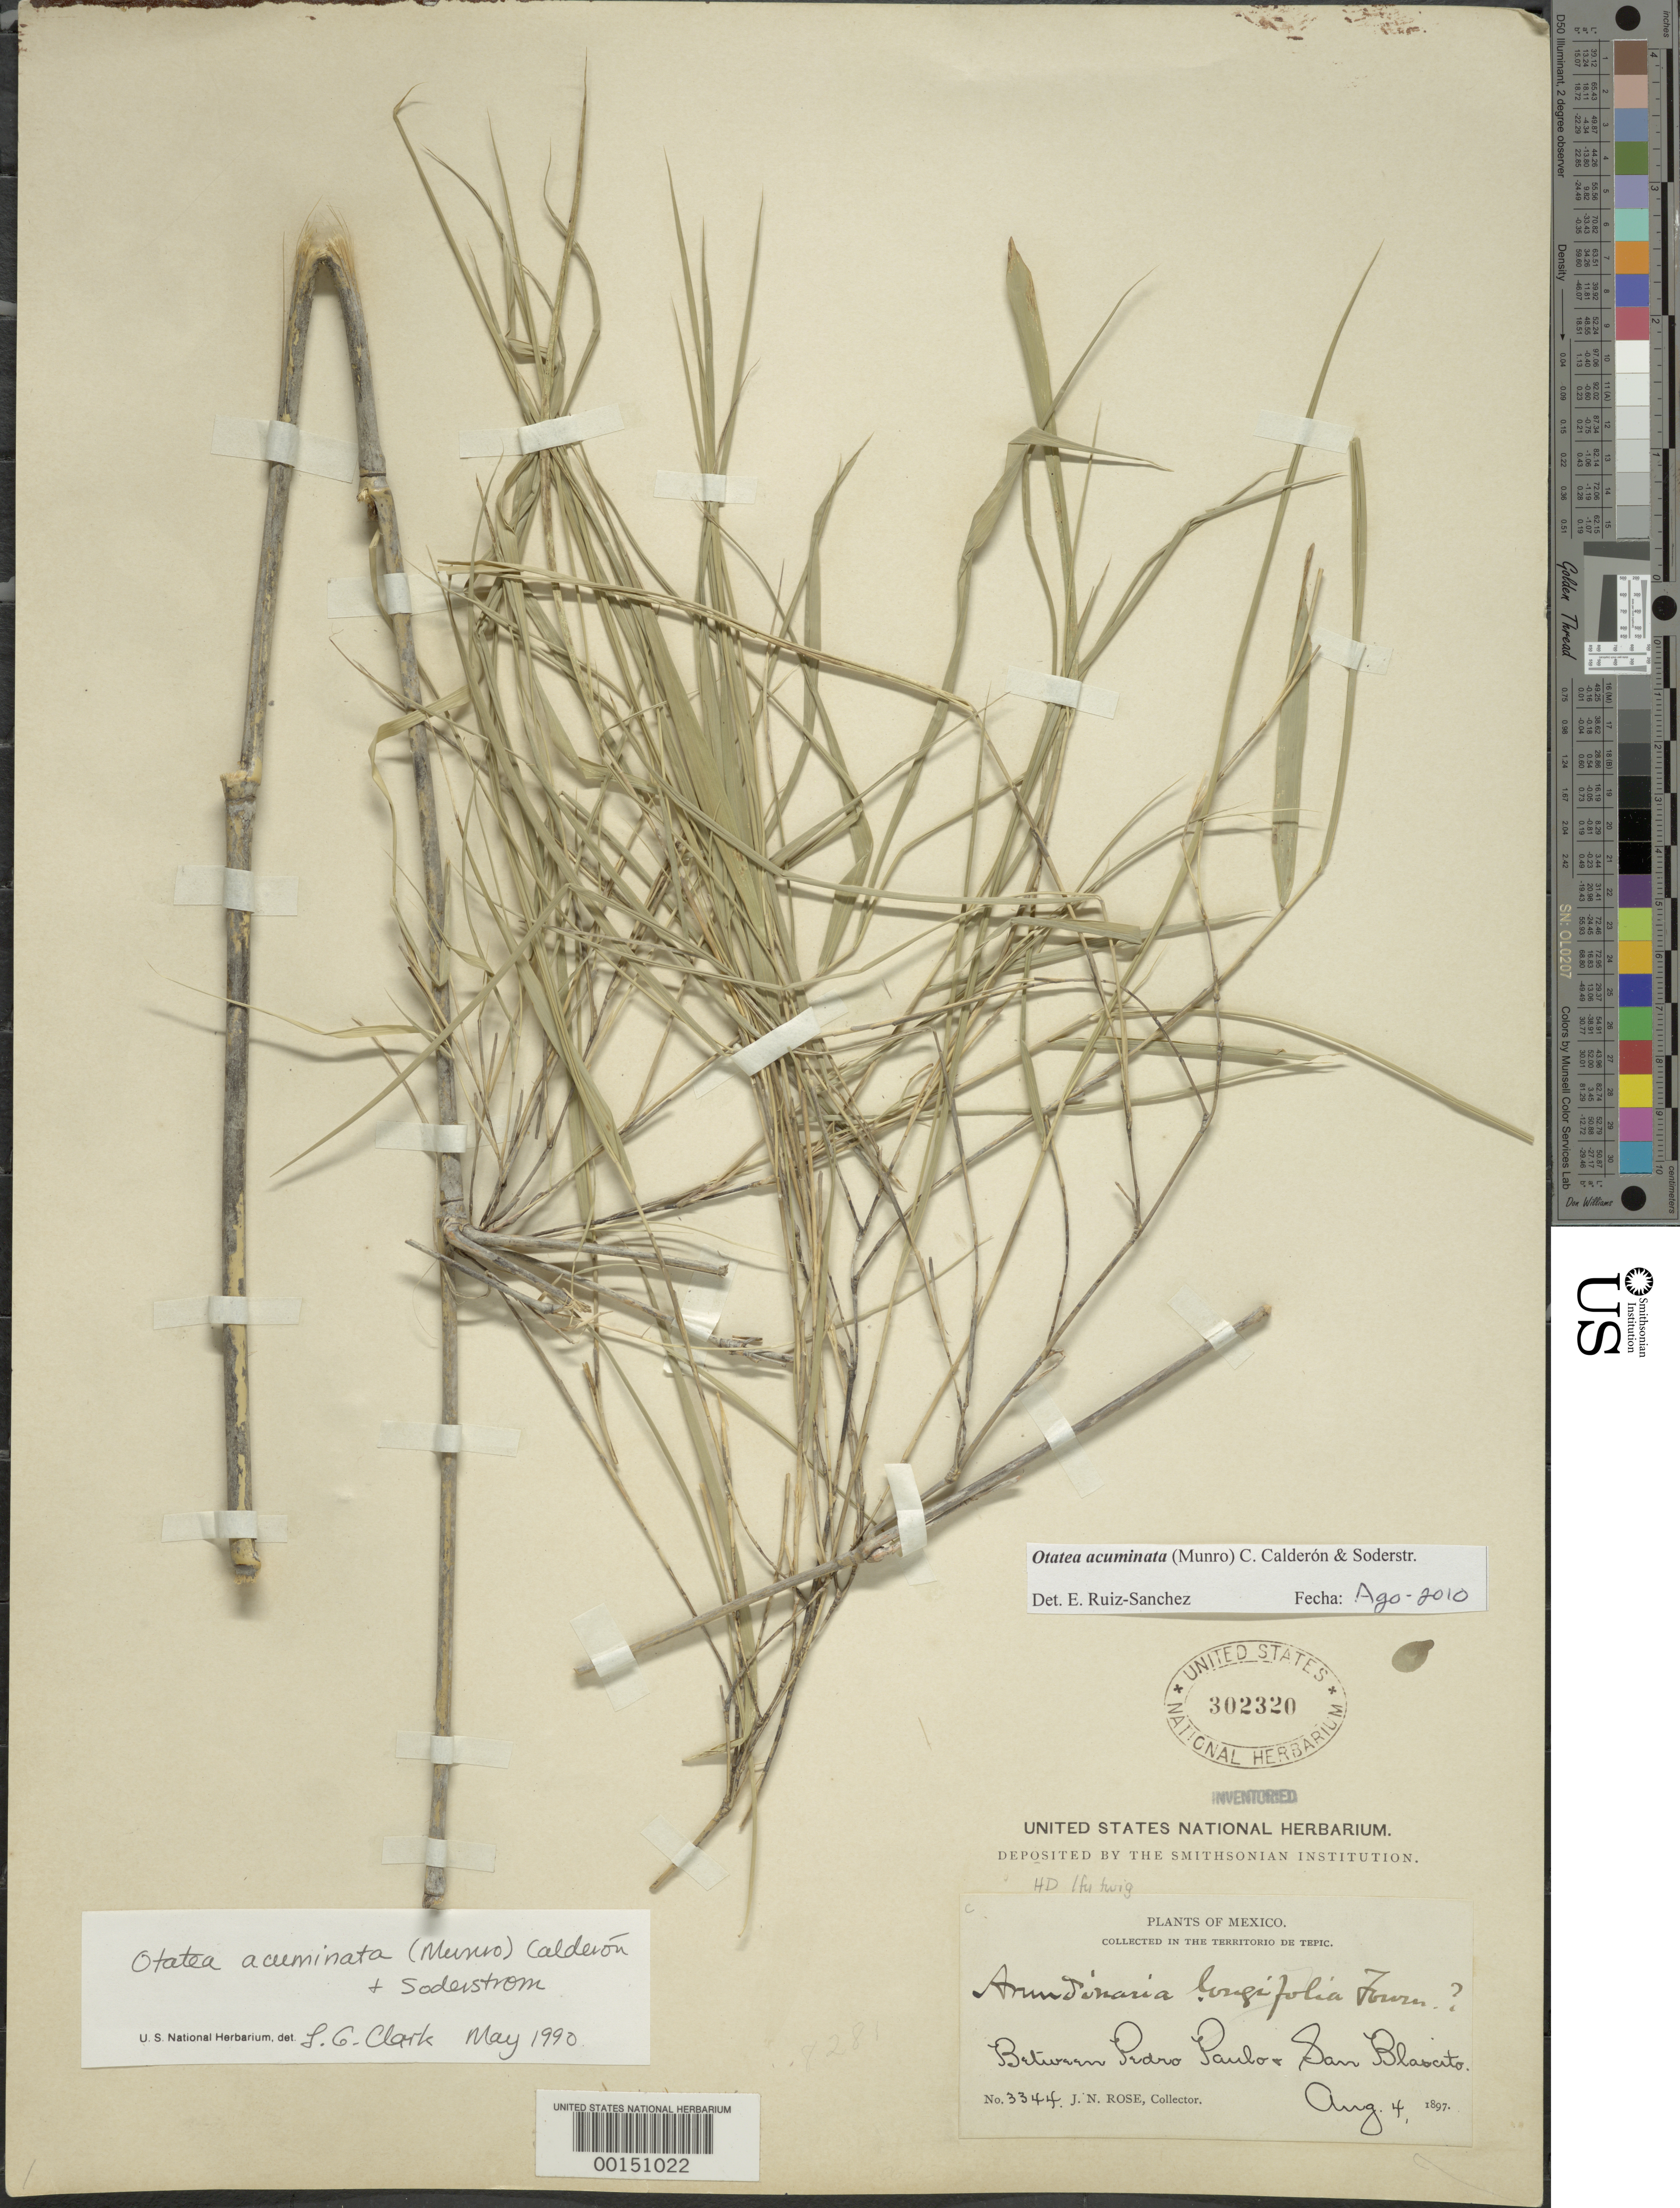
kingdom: Plantae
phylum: Tracheophyta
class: Liliopsida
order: Poales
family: Poaceae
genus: Otatea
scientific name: Otatea acuminata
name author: (Munro) C. E. Calderón & Soderstr.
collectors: J. N. Rose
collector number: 3344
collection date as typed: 04 Aug 1897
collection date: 1897-08-04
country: Mexico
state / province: Nayarit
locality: Territorio de Tepic. Pedro Paulo / San Blascito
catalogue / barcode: US 302320